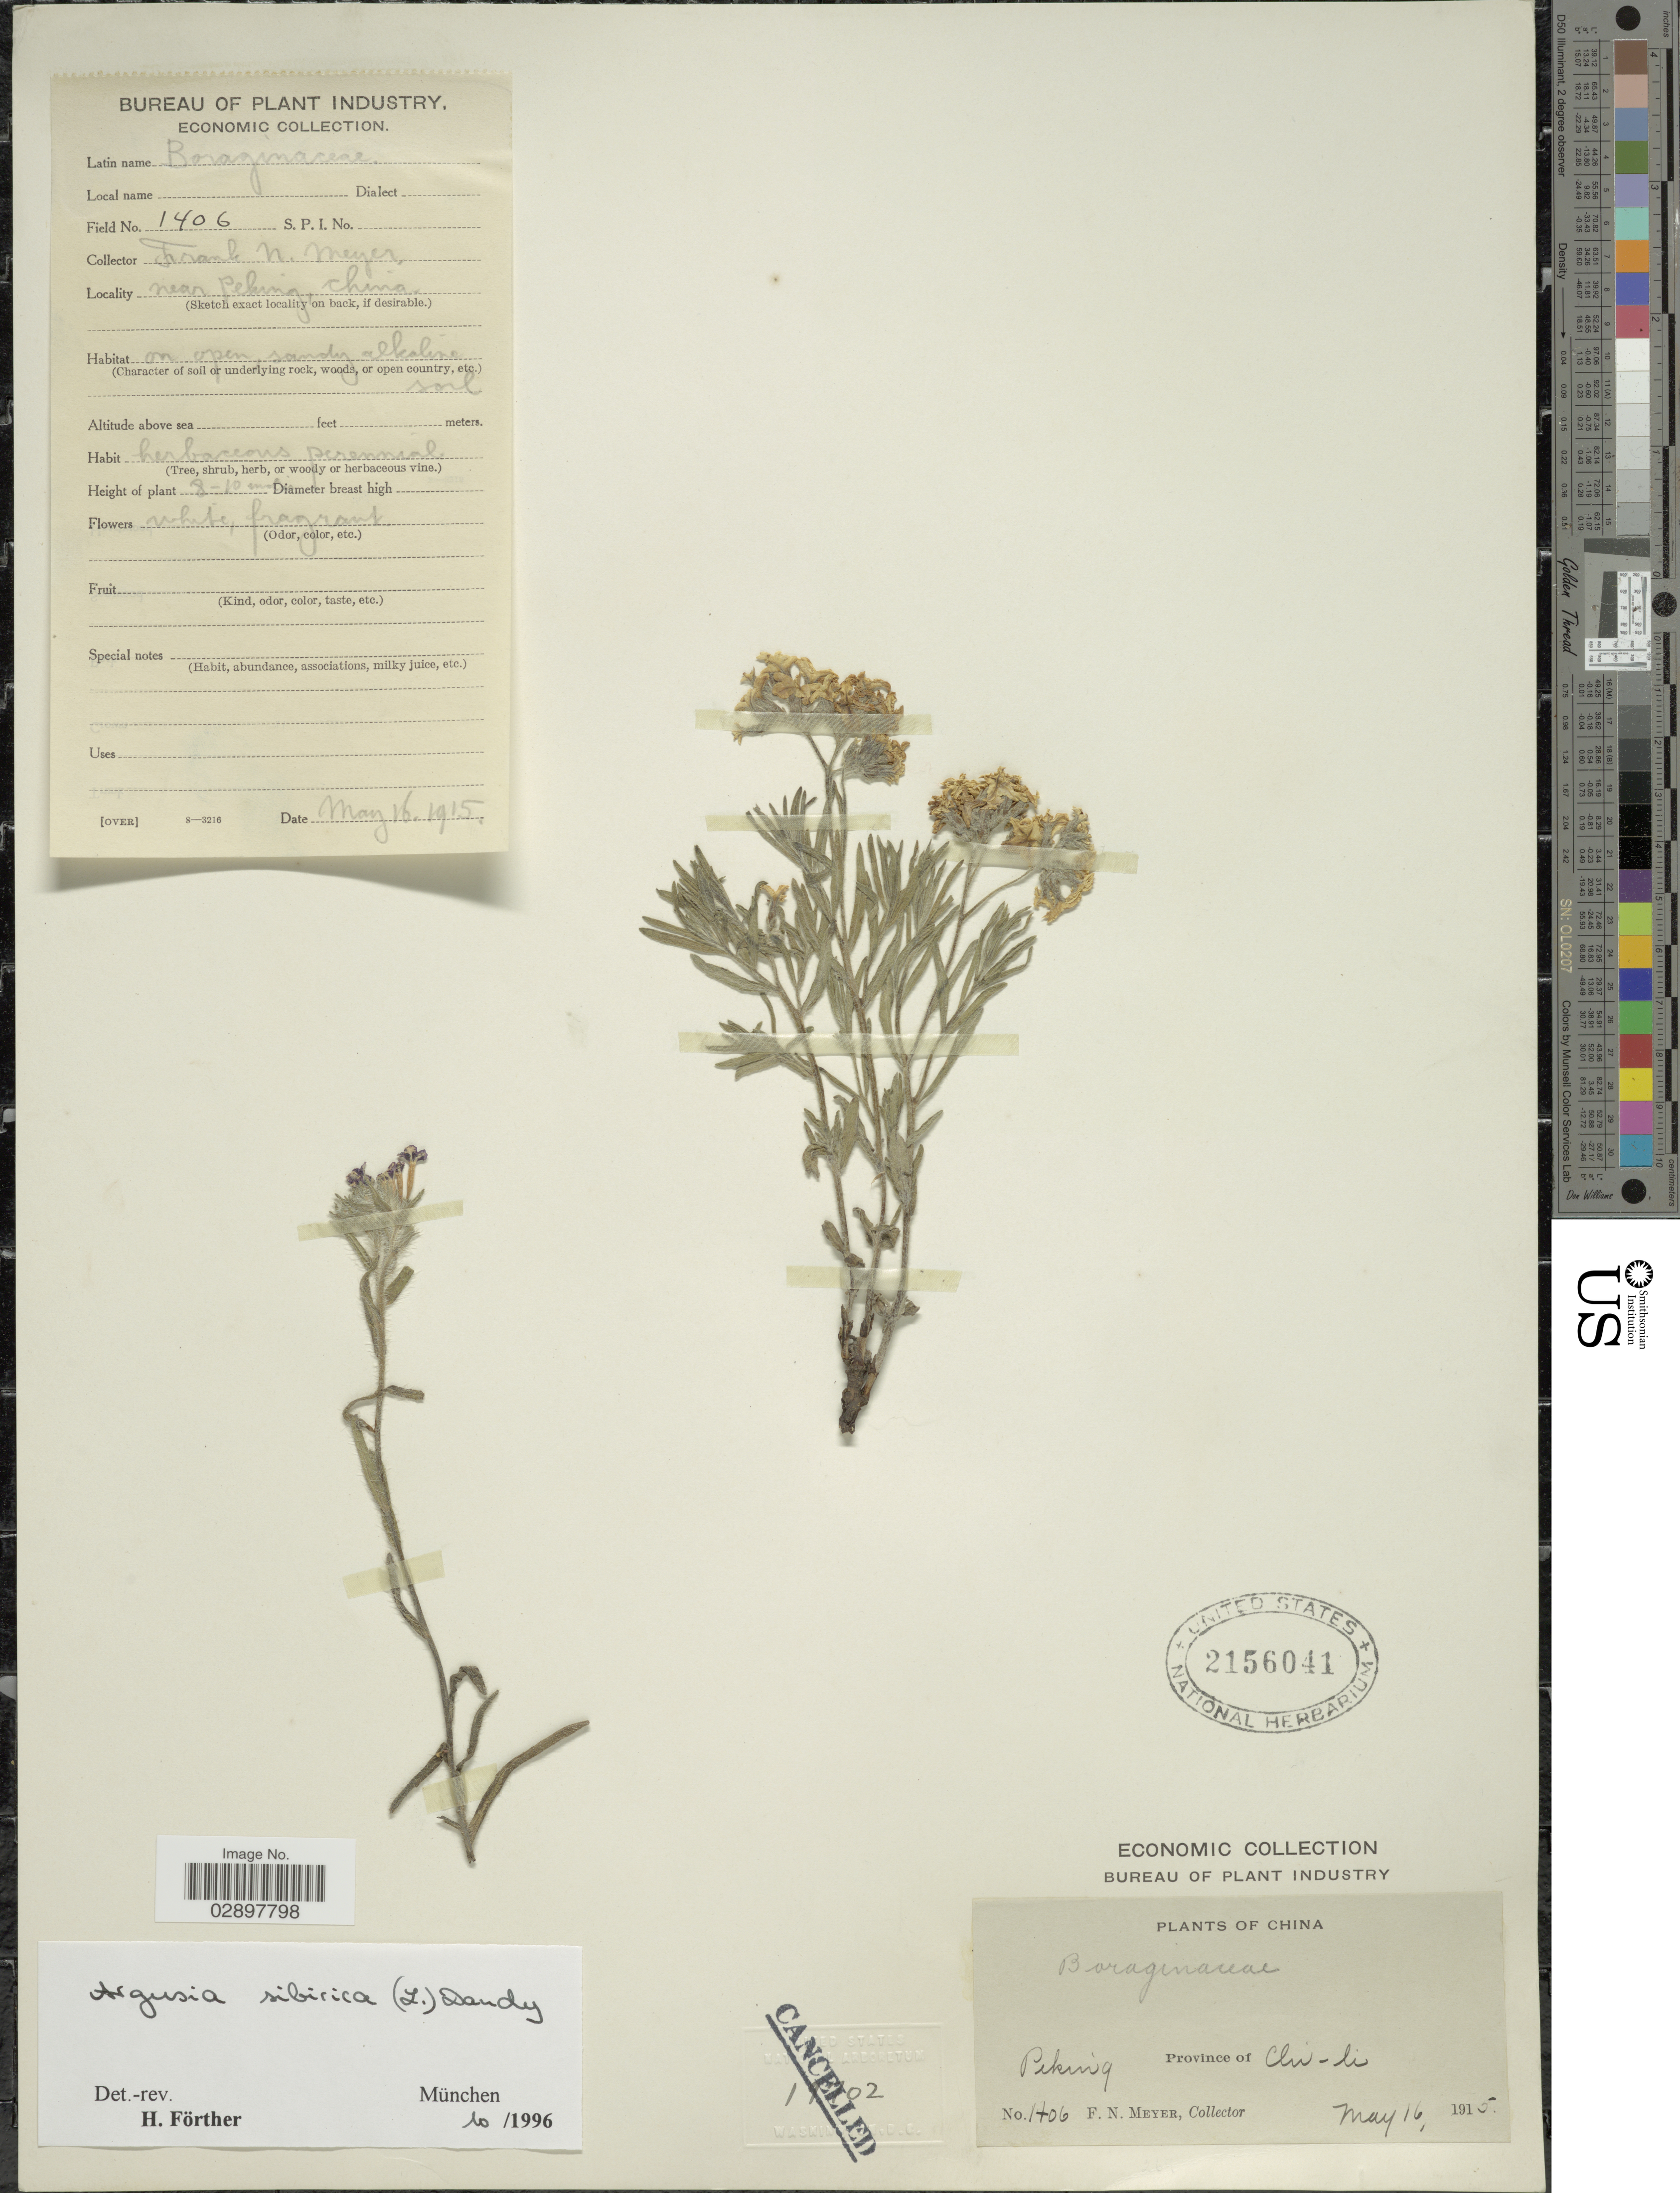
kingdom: Plantae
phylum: Tracheophyta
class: Magnoliopsida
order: Boraginales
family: Heliotropiaceae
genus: Tournefortia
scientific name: Tournefortia arguzia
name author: Roem. & Schult.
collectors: F. N. Meyer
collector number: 1406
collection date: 1915-05-16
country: China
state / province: Beijing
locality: Near Peking. Province of Chi-li.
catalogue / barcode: US 2156041